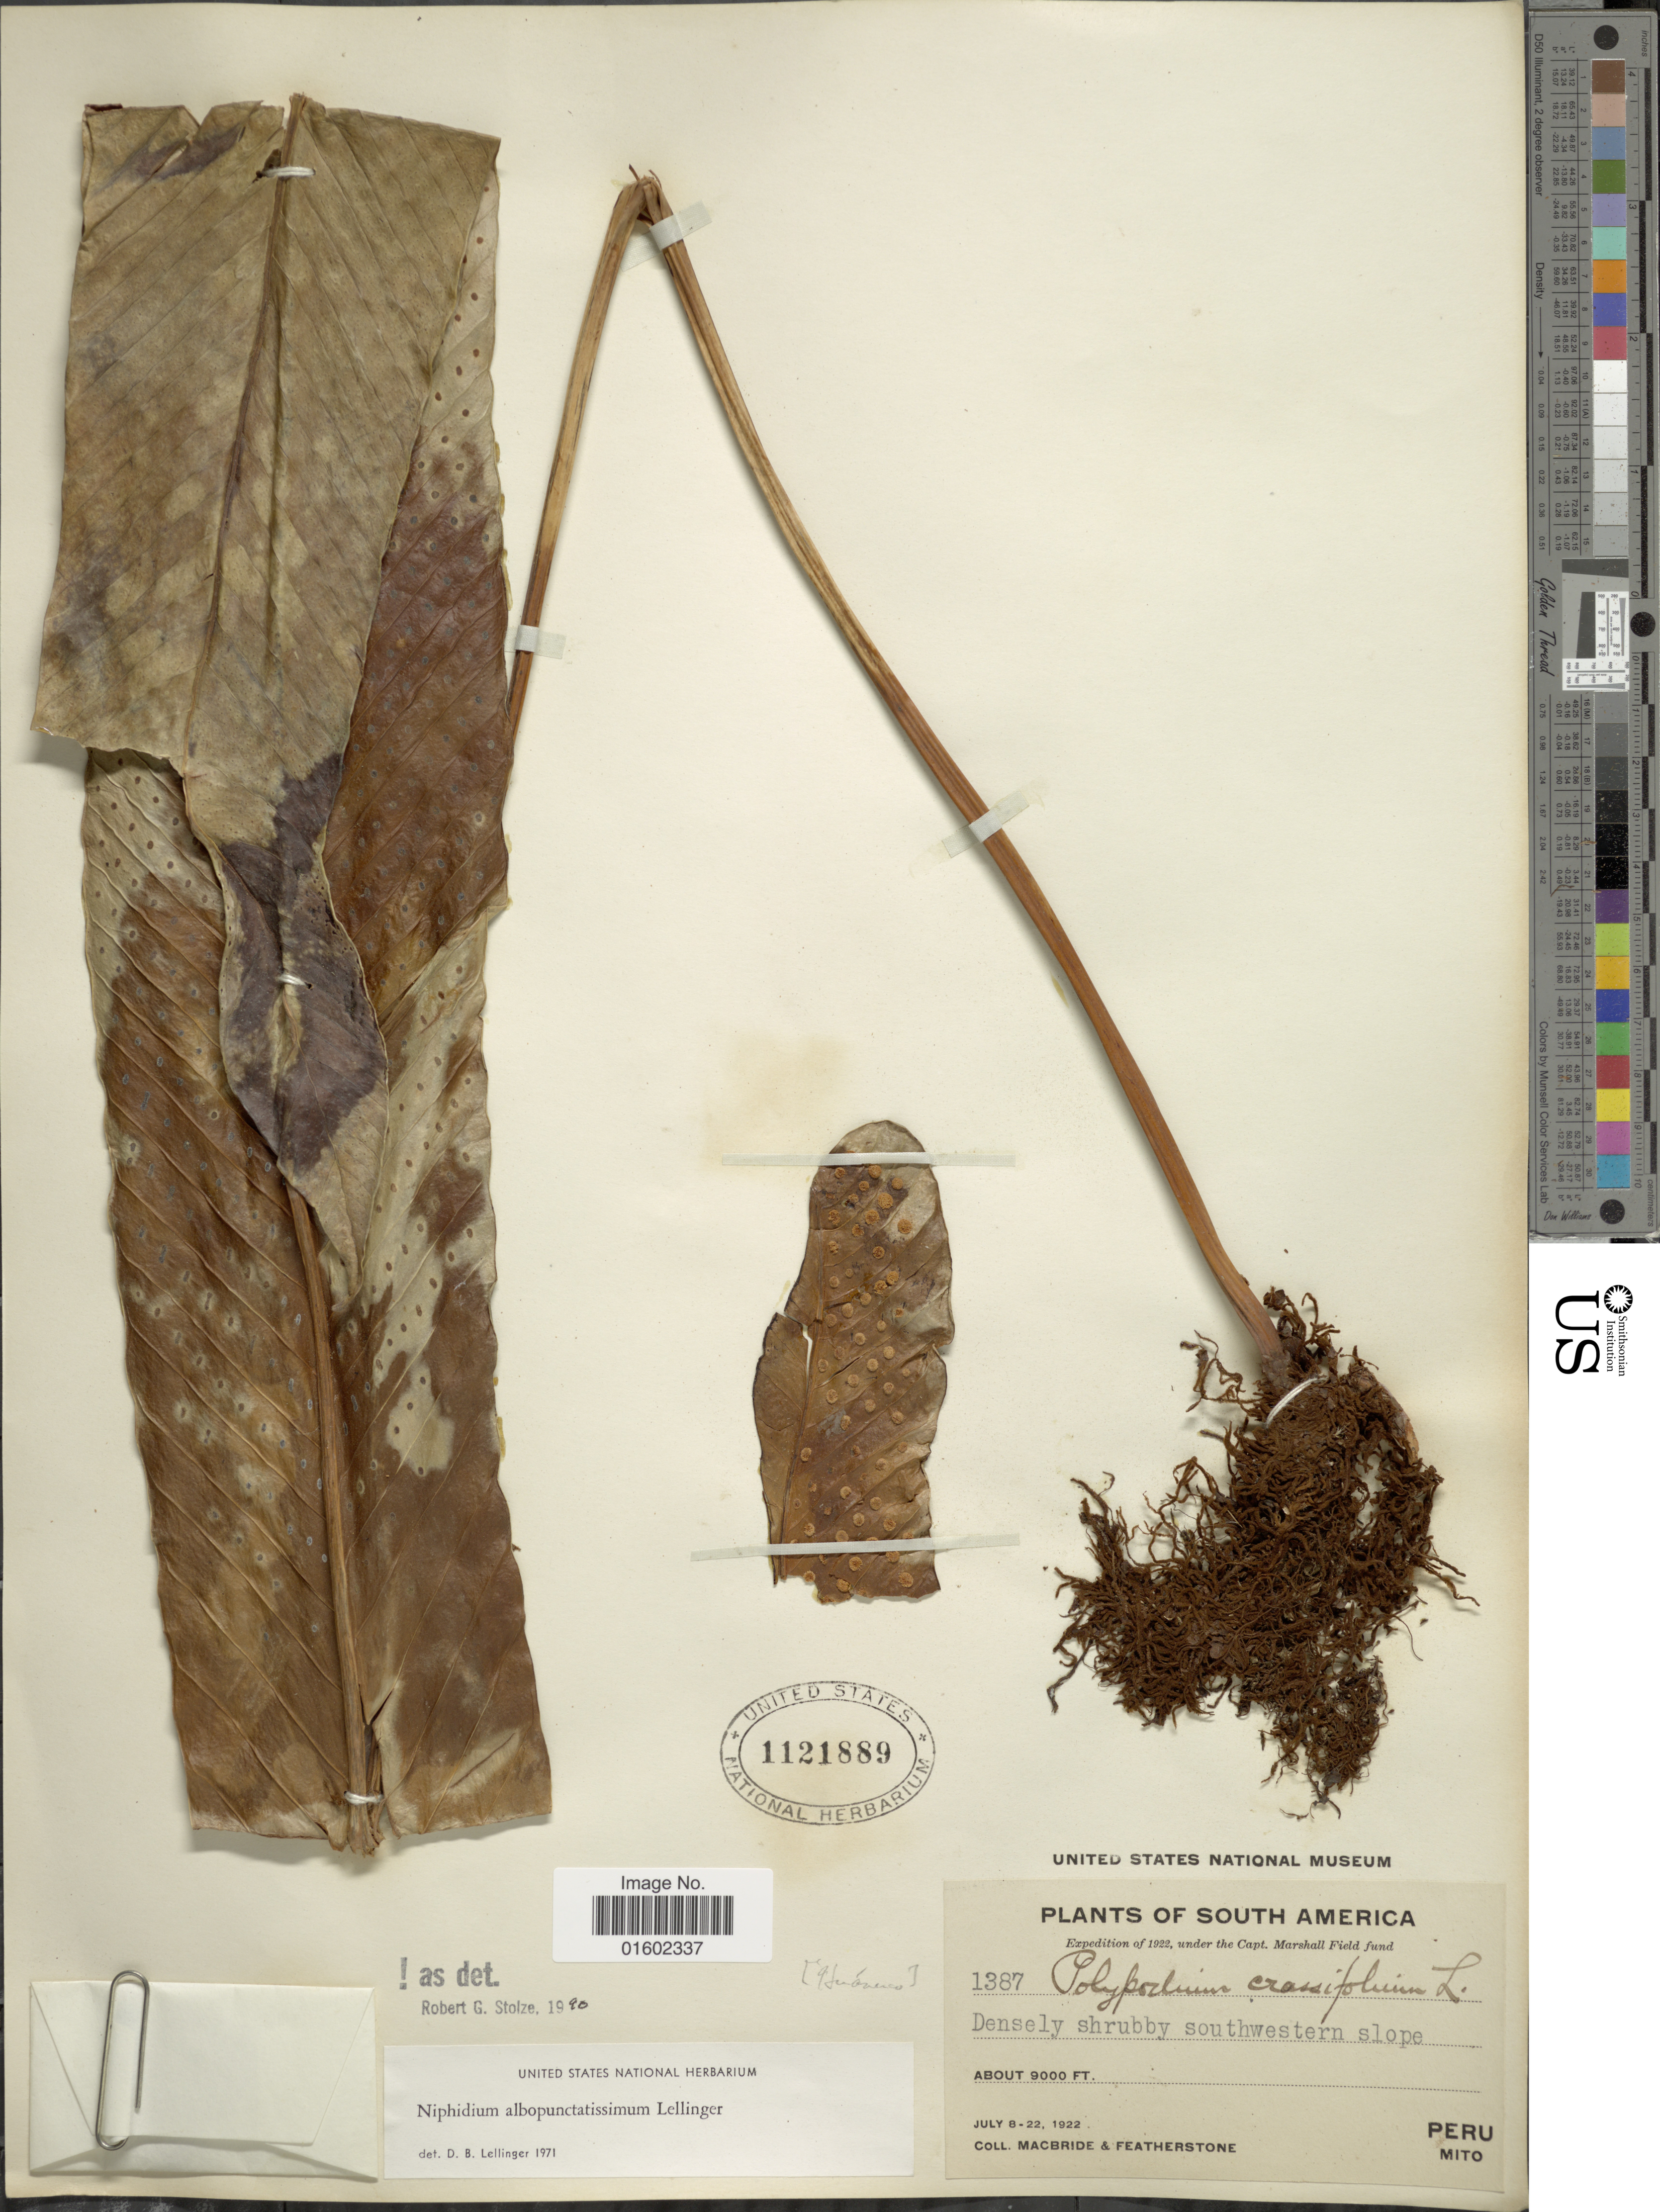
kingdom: Plantae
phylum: Tracheophyta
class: Polypodiopsida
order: Polypodiales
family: Polypodiaceae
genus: Niphidium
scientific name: Niphidium albopunctatissimum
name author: Lellinger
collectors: Macbride, -- & -. Featherstone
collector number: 1387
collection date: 1922-07-08/1922-07-22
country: Peru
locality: Mito, Densly shrubby southwestern slope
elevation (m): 2743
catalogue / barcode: US 1121889